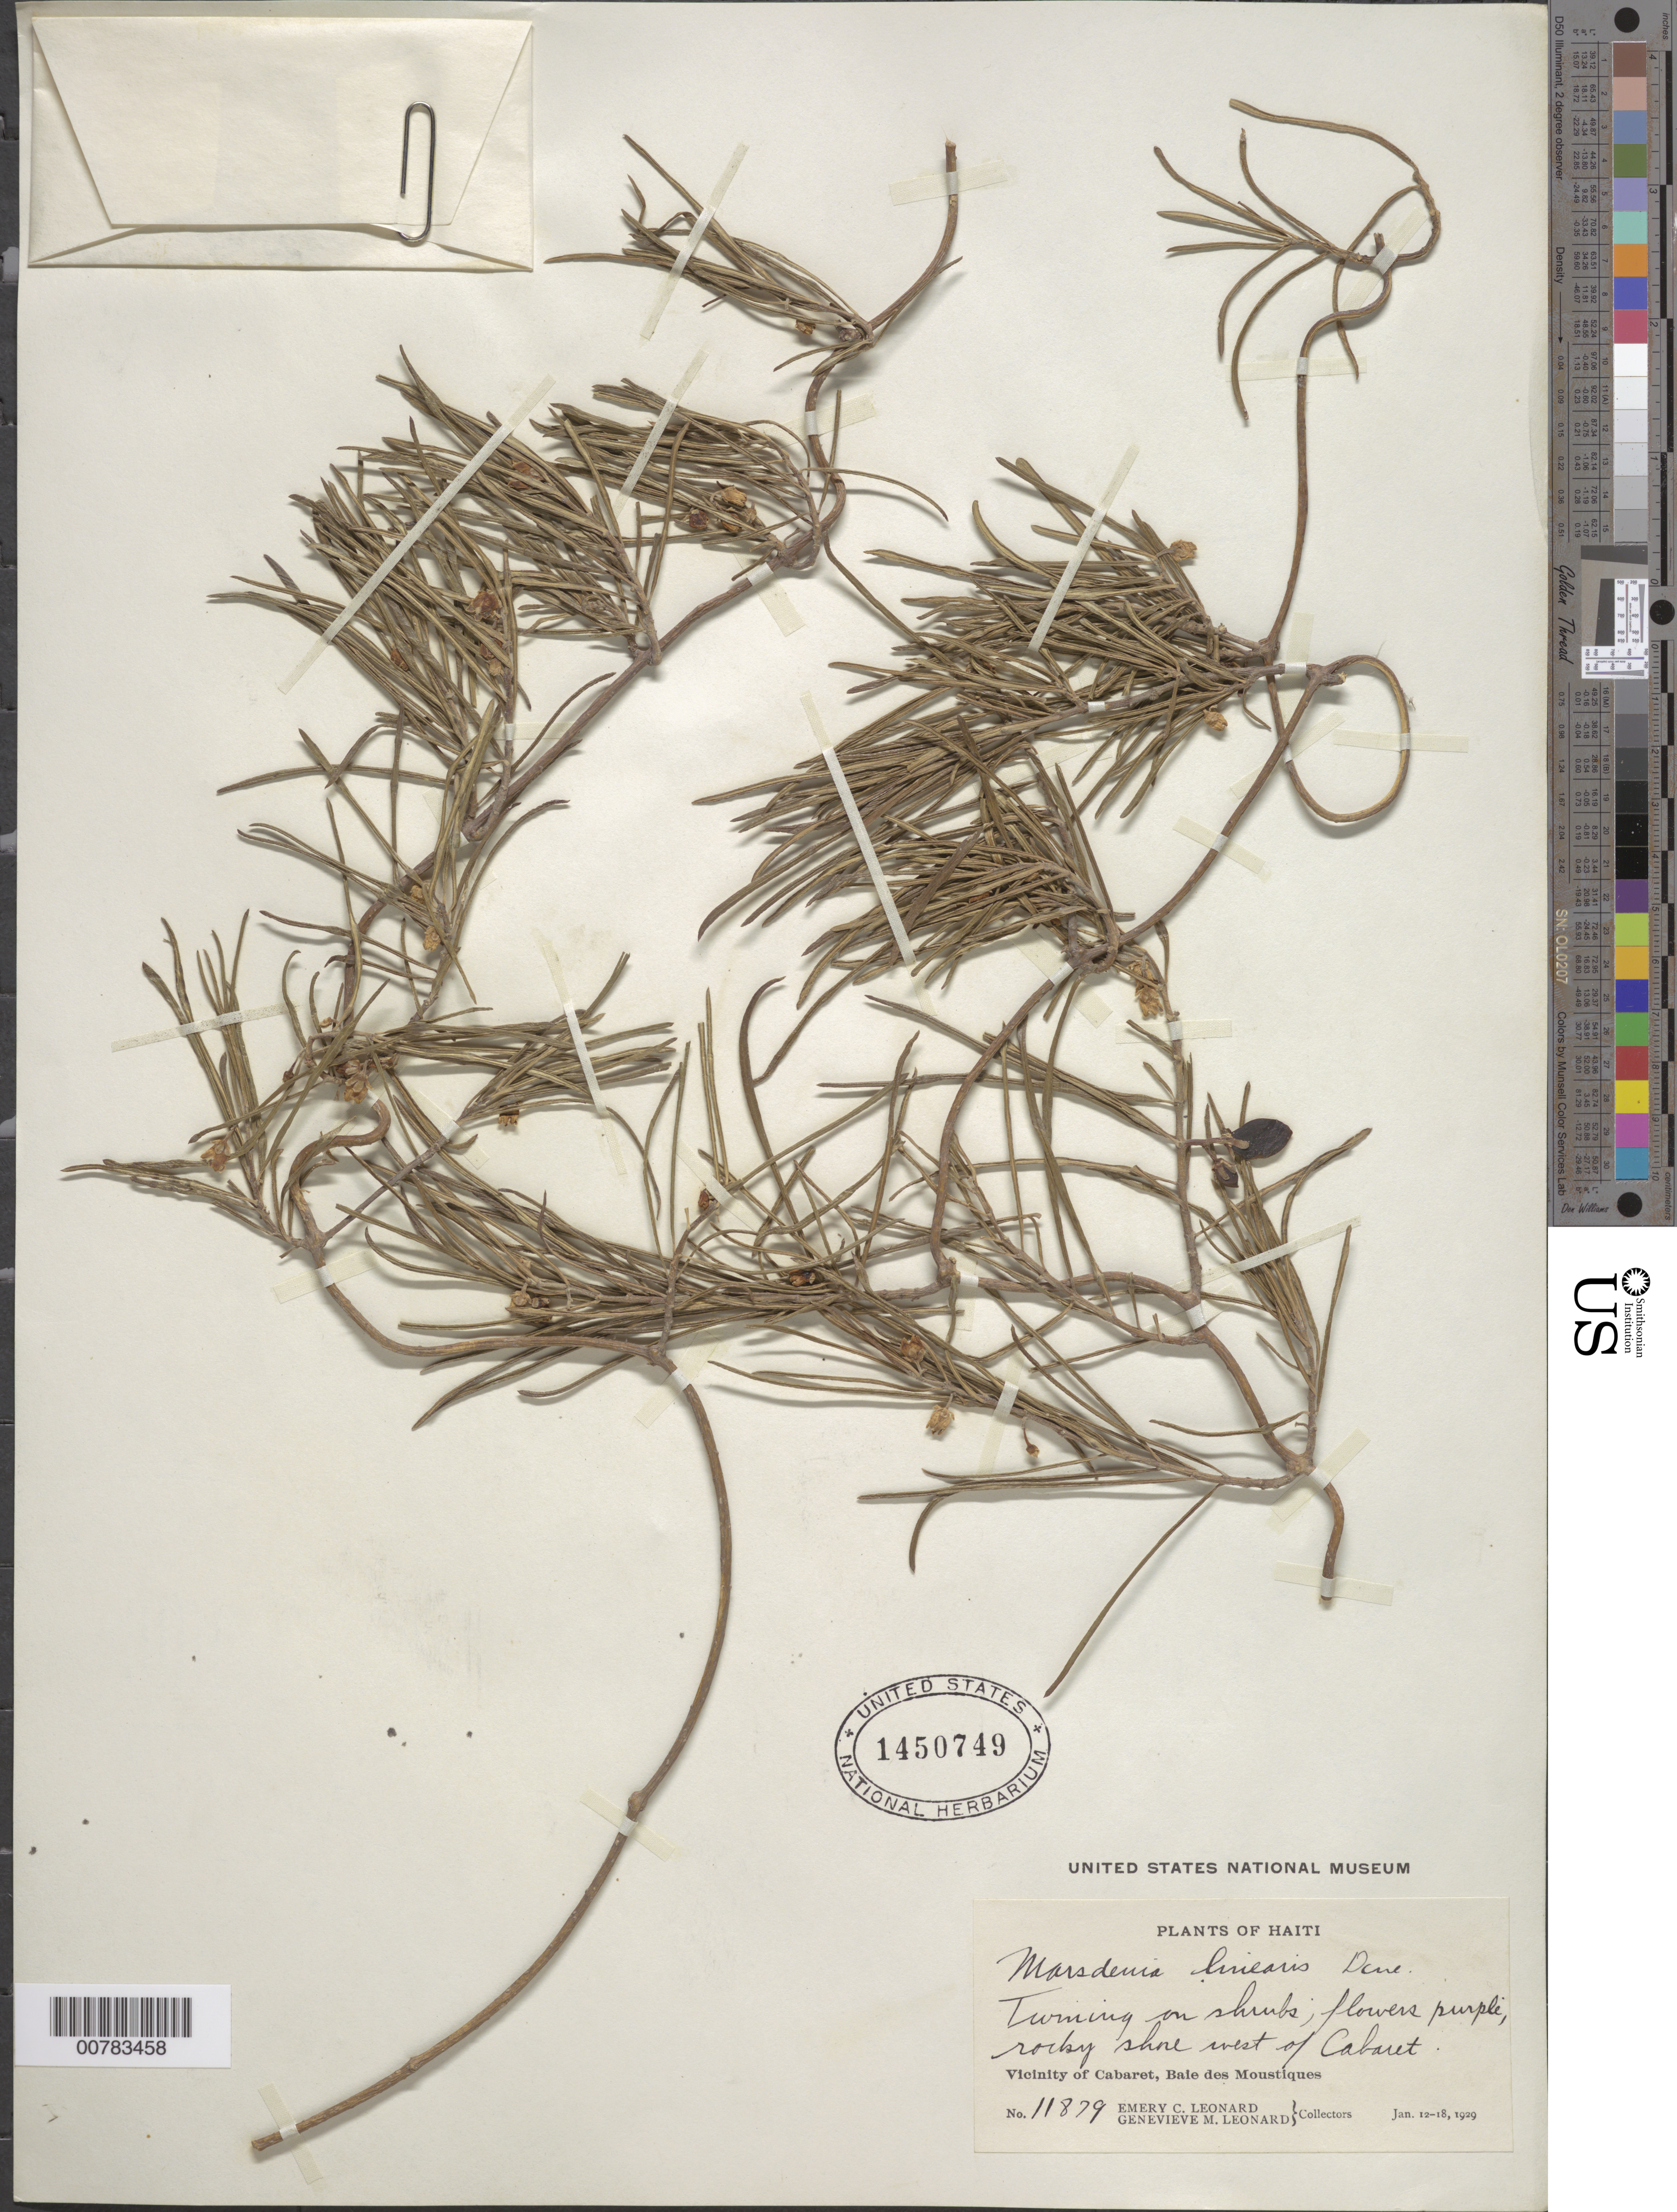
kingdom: Plantae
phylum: Tracheophyta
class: Magnoliopsida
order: Gentianales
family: Apocynaceae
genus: Marsdenia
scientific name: Marsdenia linearis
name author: Decne.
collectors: E. C. Leonard & G. M. Leonard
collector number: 11879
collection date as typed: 12 Jan 1929 to 18 Jan 1929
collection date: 1929-01-12/1929-01-18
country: Haiti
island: Hispaniola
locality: Baie des Moustiques, vicinity of Cabaret, west of Cabaret.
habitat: Rocky shore.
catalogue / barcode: US 1450749